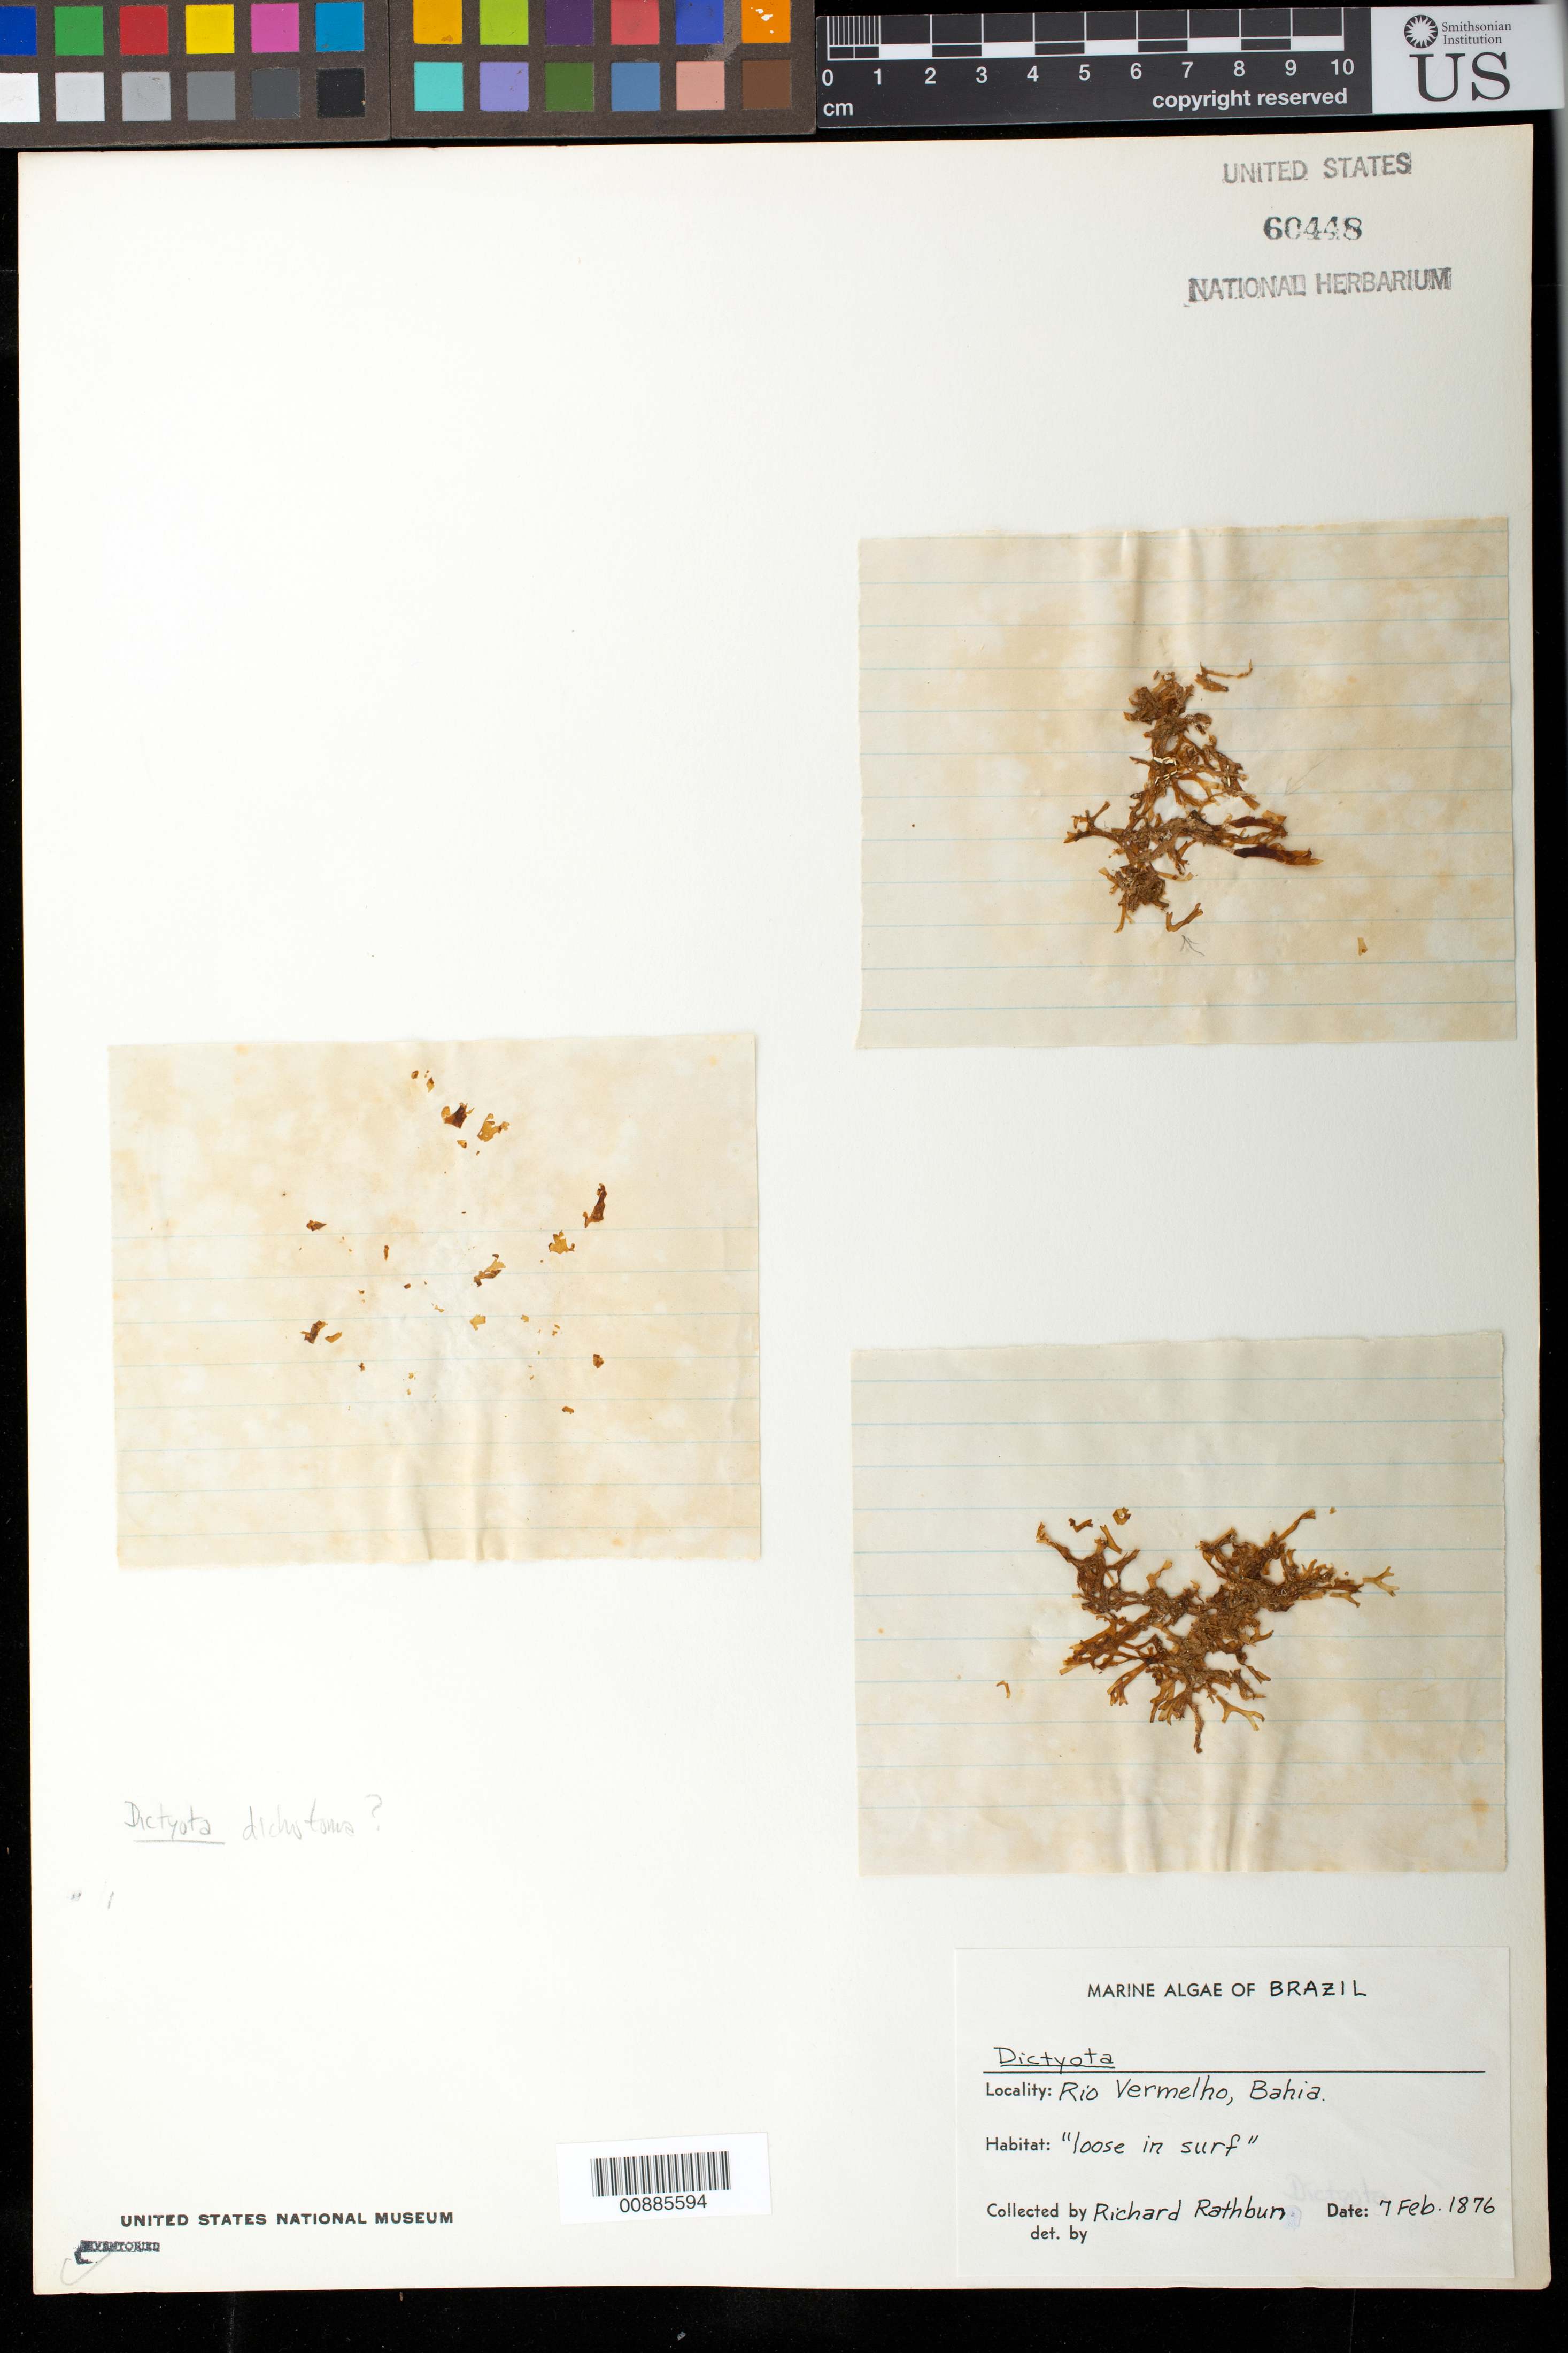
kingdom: Chromista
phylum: Ochrophyta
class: Phaeophyceae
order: Dictyotales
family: Dictyotaceae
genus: Dictyota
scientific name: Dictyota sp.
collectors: R. Rathbun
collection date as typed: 07 Feb 1876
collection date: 1876-02-07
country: Brazil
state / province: Bahia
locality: Rio Vermelho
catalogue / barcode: US 60448